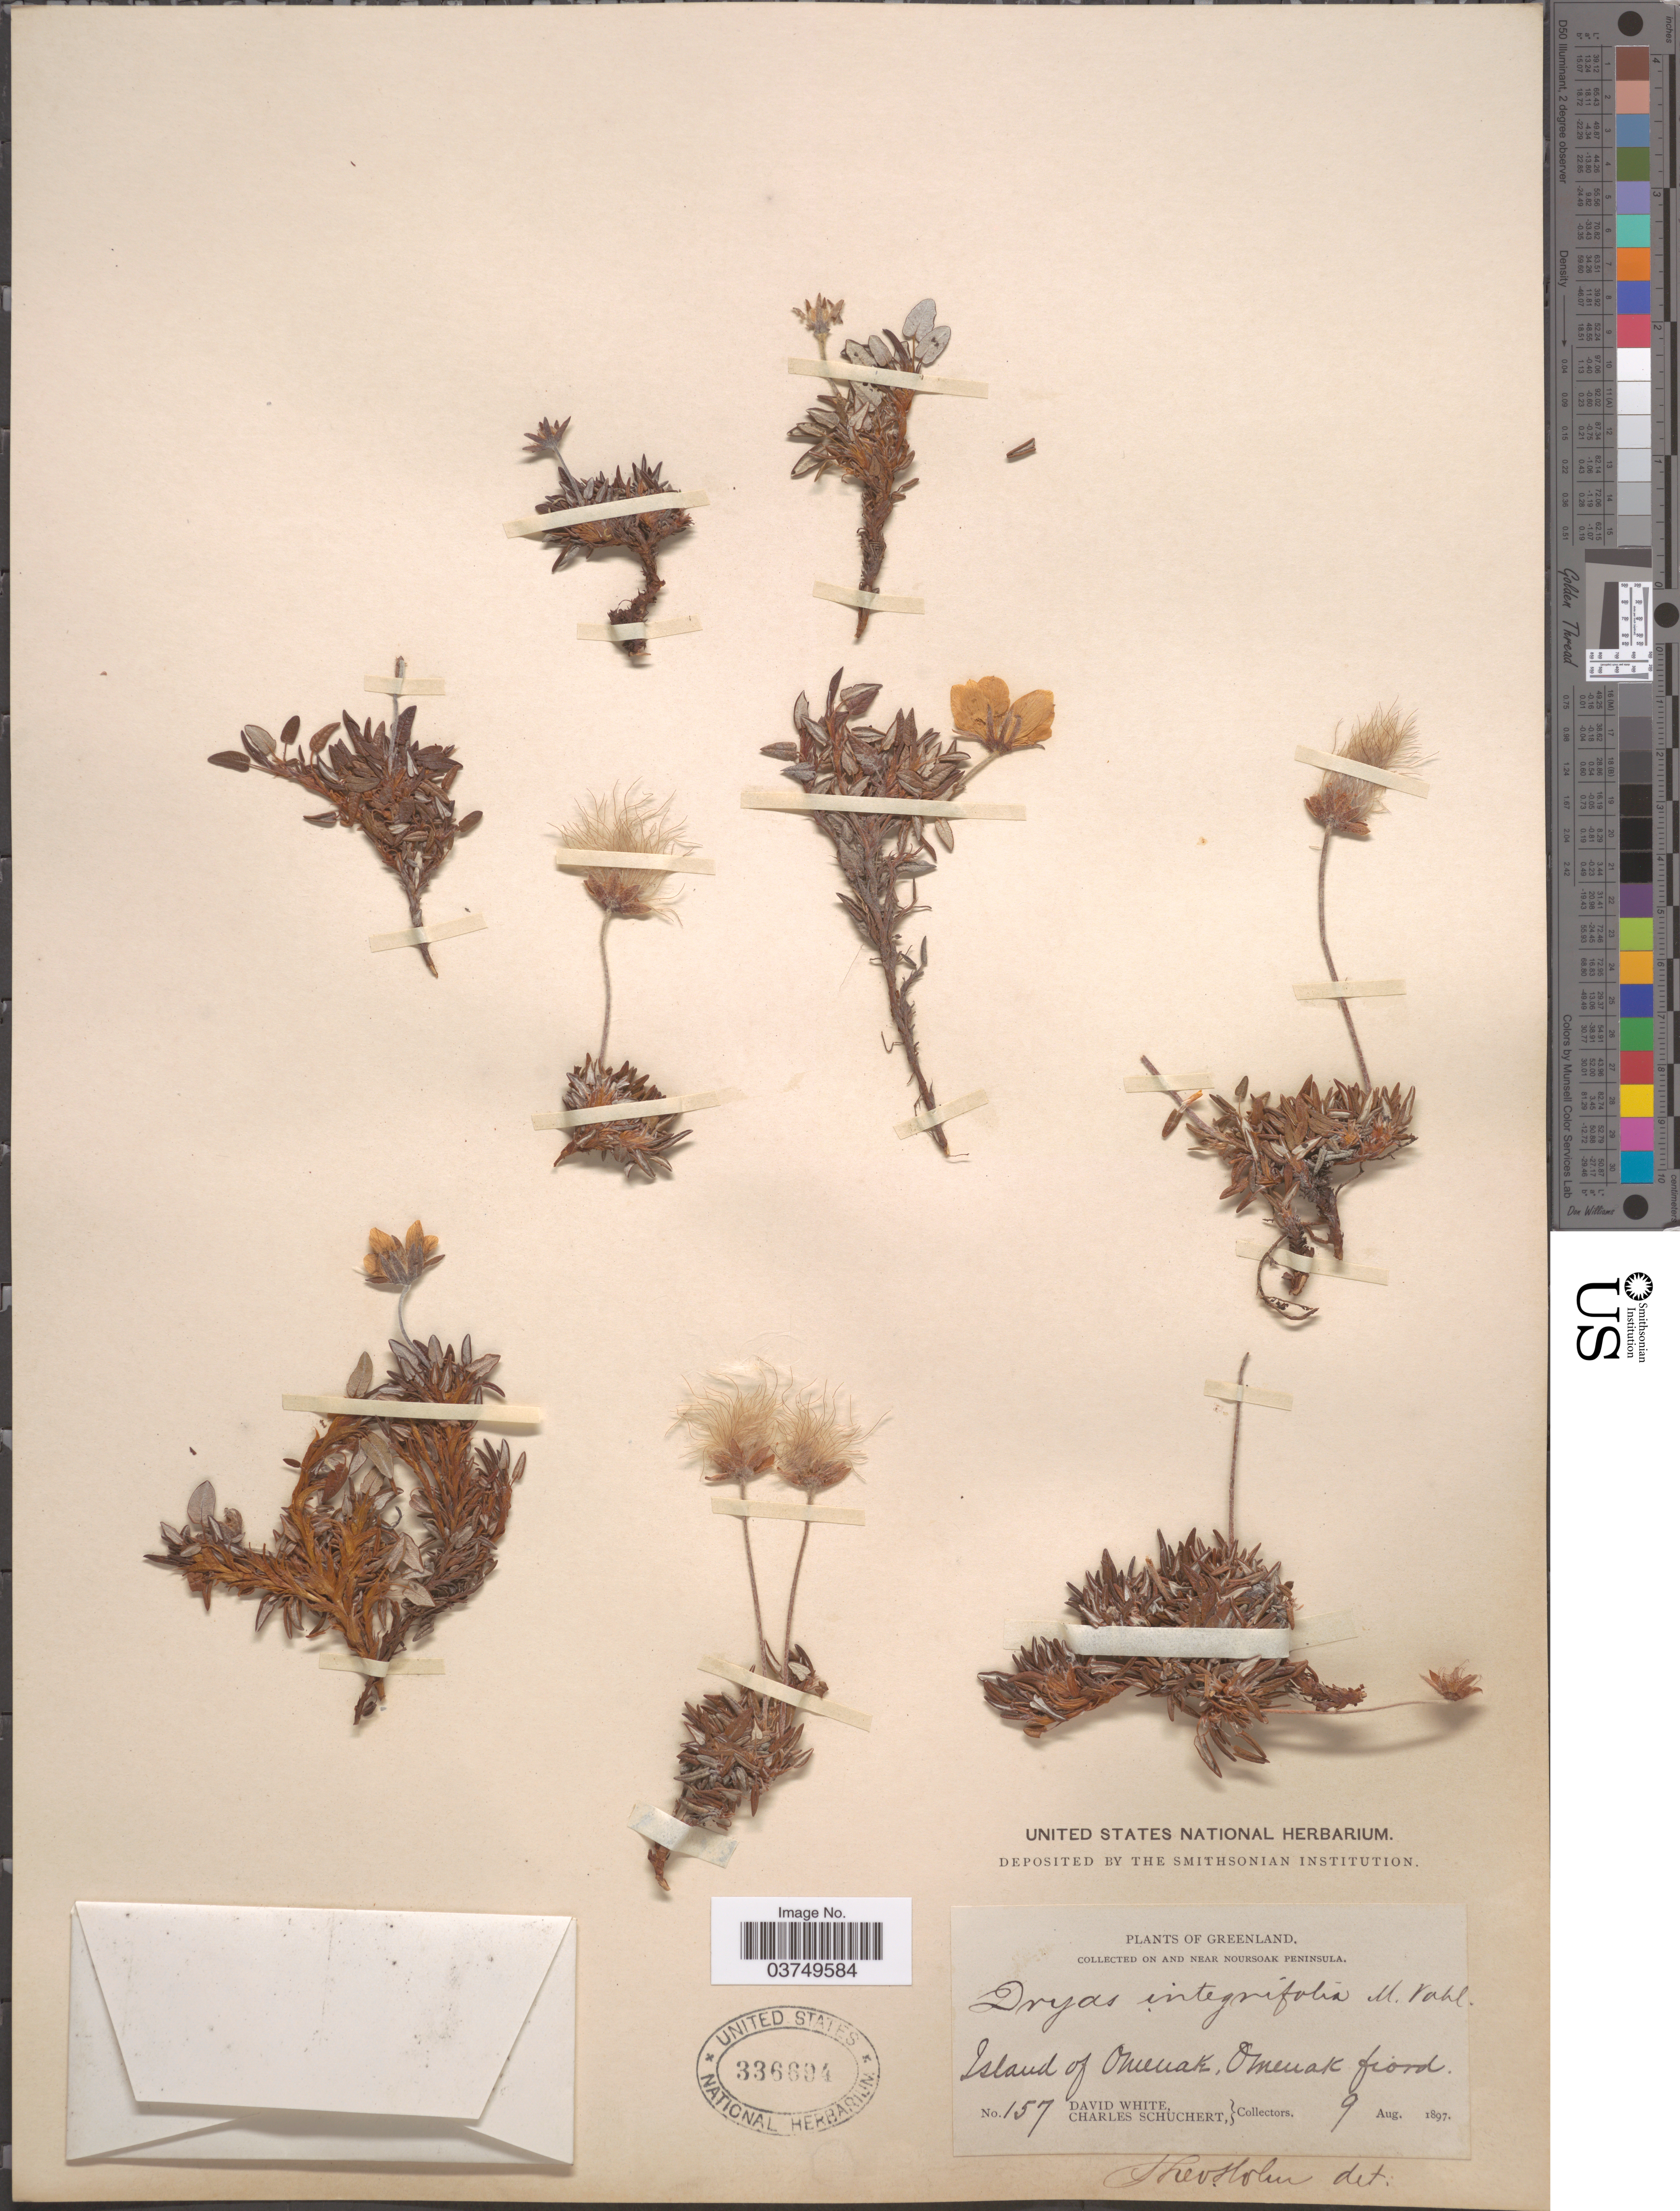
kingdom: Plantae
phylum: Tracheophyta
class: Magnoliopsida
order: Rosales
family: Rosaceae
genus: Dryas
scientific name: Dryas integrifolia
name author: Vahl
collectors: D. White & C. Schuchert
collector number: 157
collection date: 1897-08-09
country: Greenland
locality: On and near Nousoak Peninsula. Island of Omenak, Omenak fiord.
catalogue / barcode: US 336694